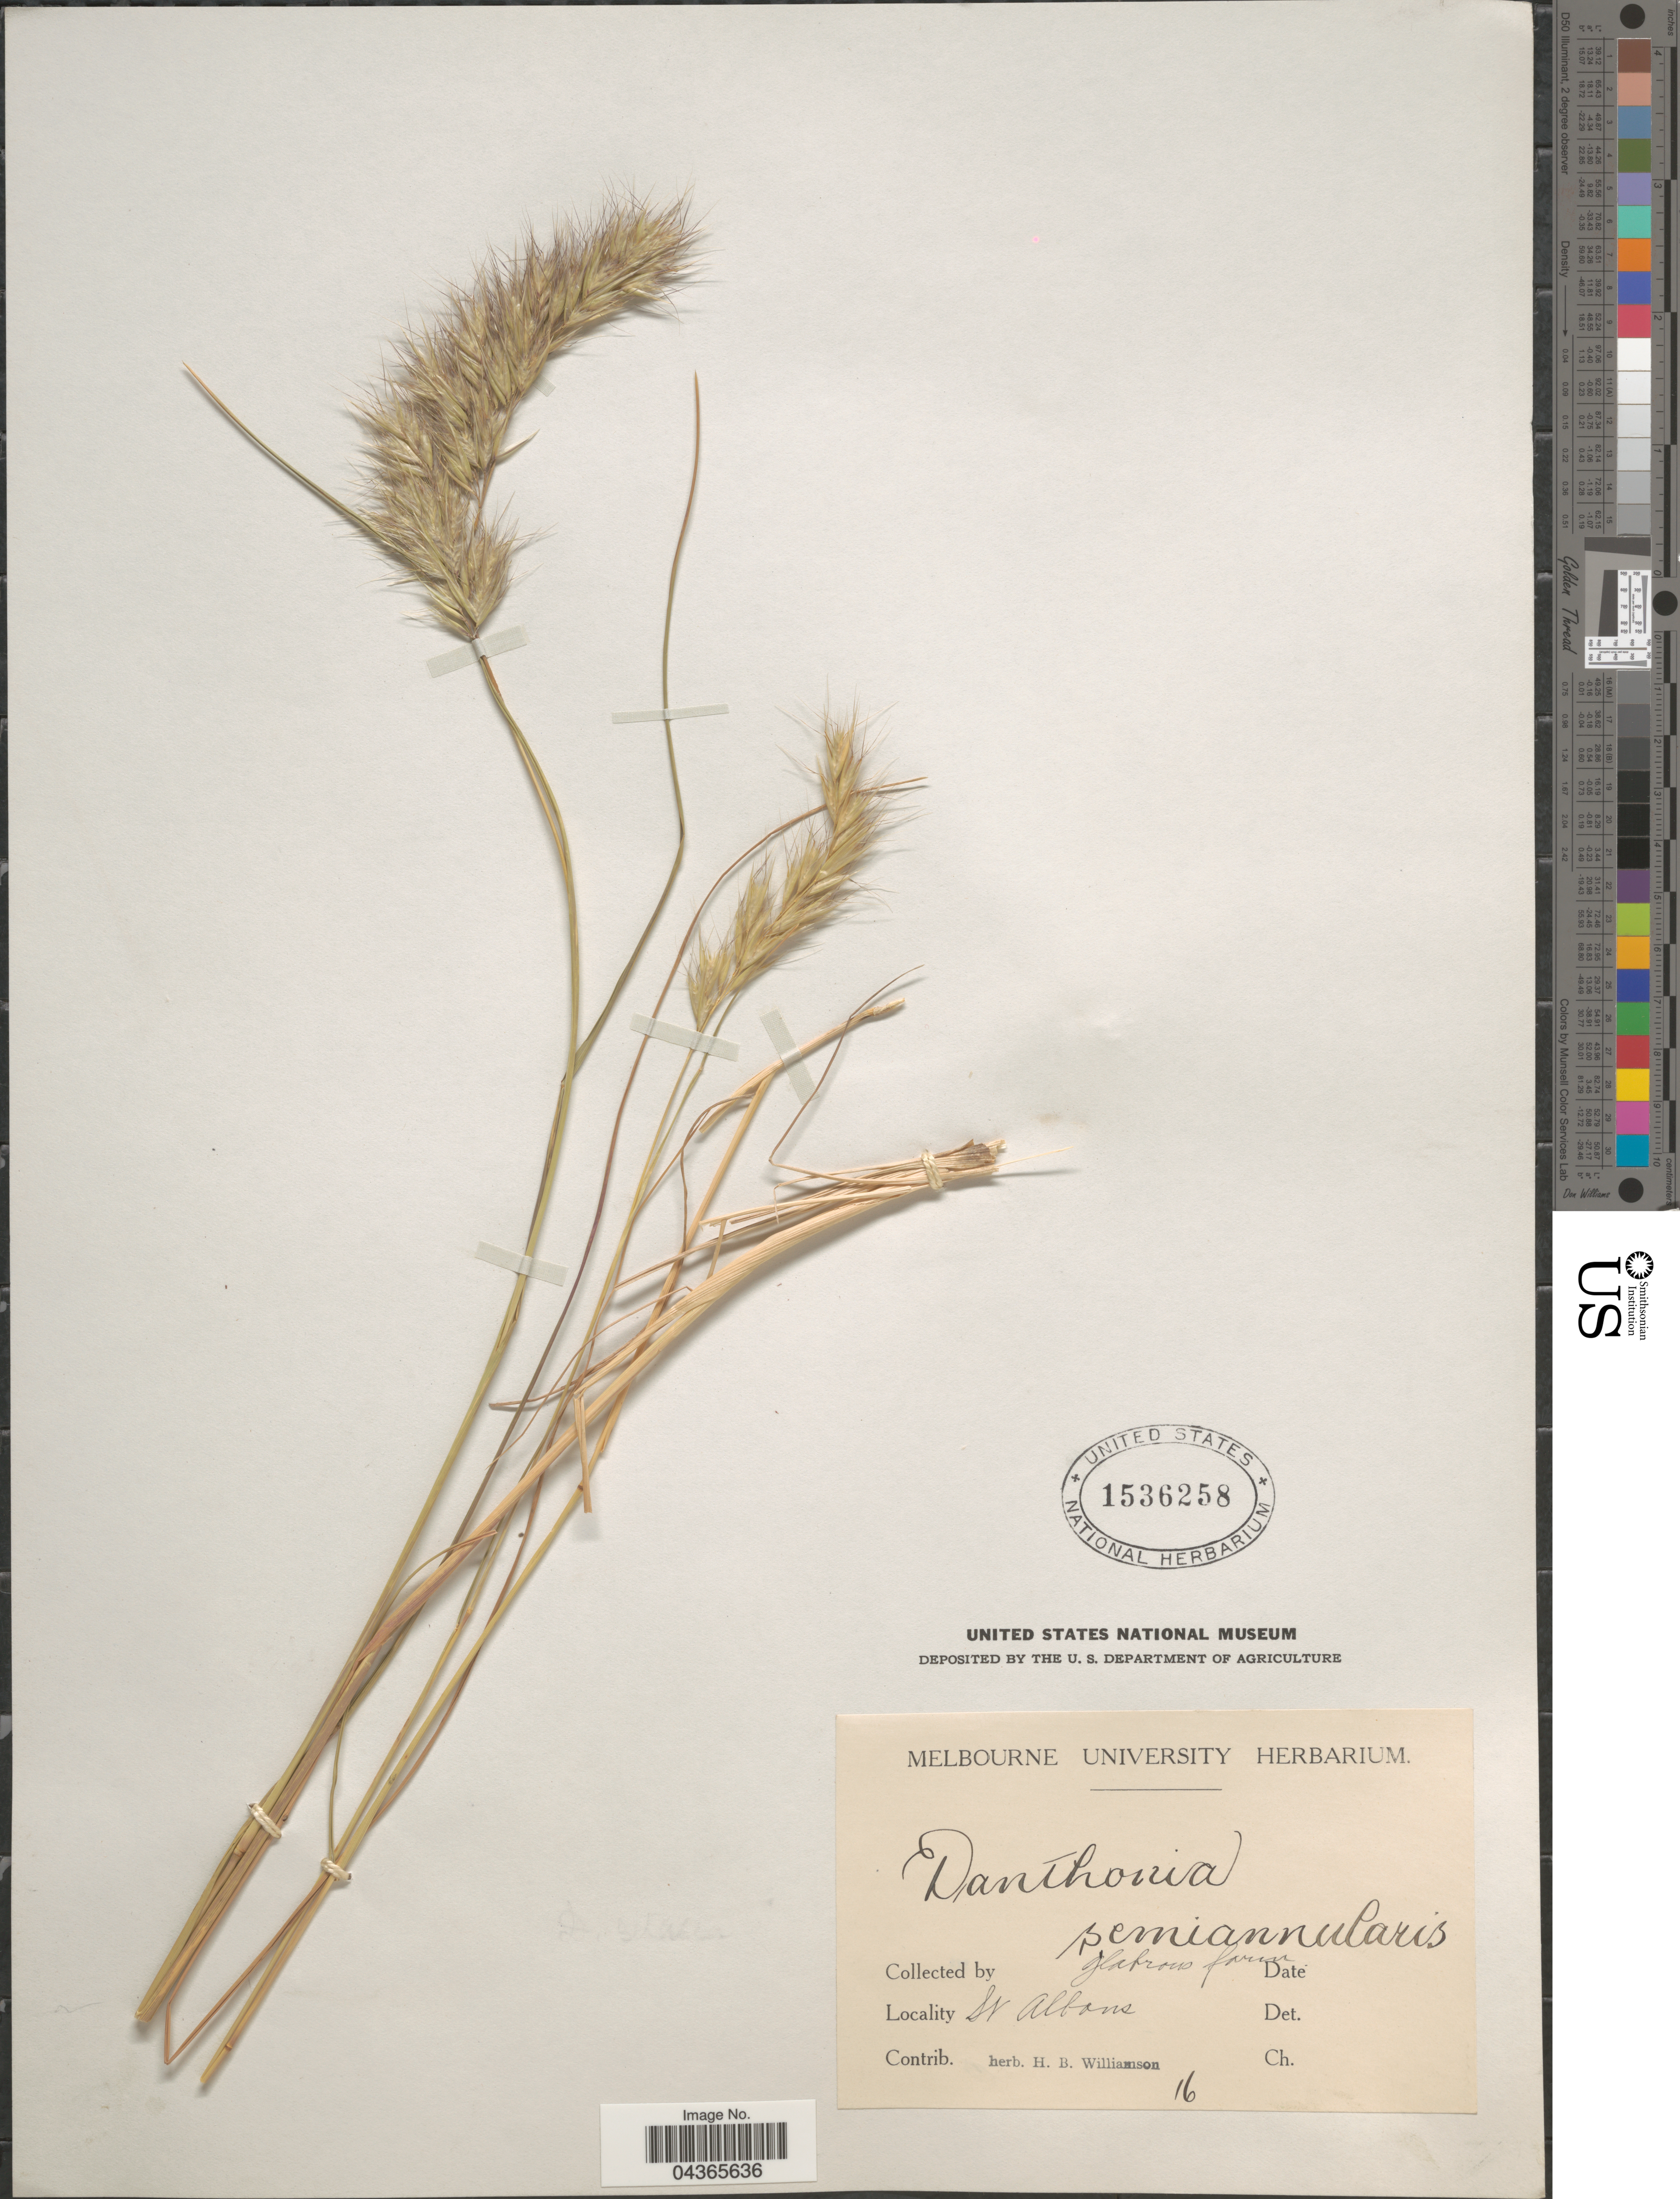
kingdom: Plantae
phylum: Tracheophyta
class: Liliopsida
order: Poales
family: Poaceae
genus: Rytidosperma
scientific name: Rytidosperma semiannulare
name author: (Labill.) Connor & Edgar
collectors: Ex herb. H. B. Williamson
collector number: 16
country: Australia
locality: St. Albans.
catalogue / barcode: US 1536258